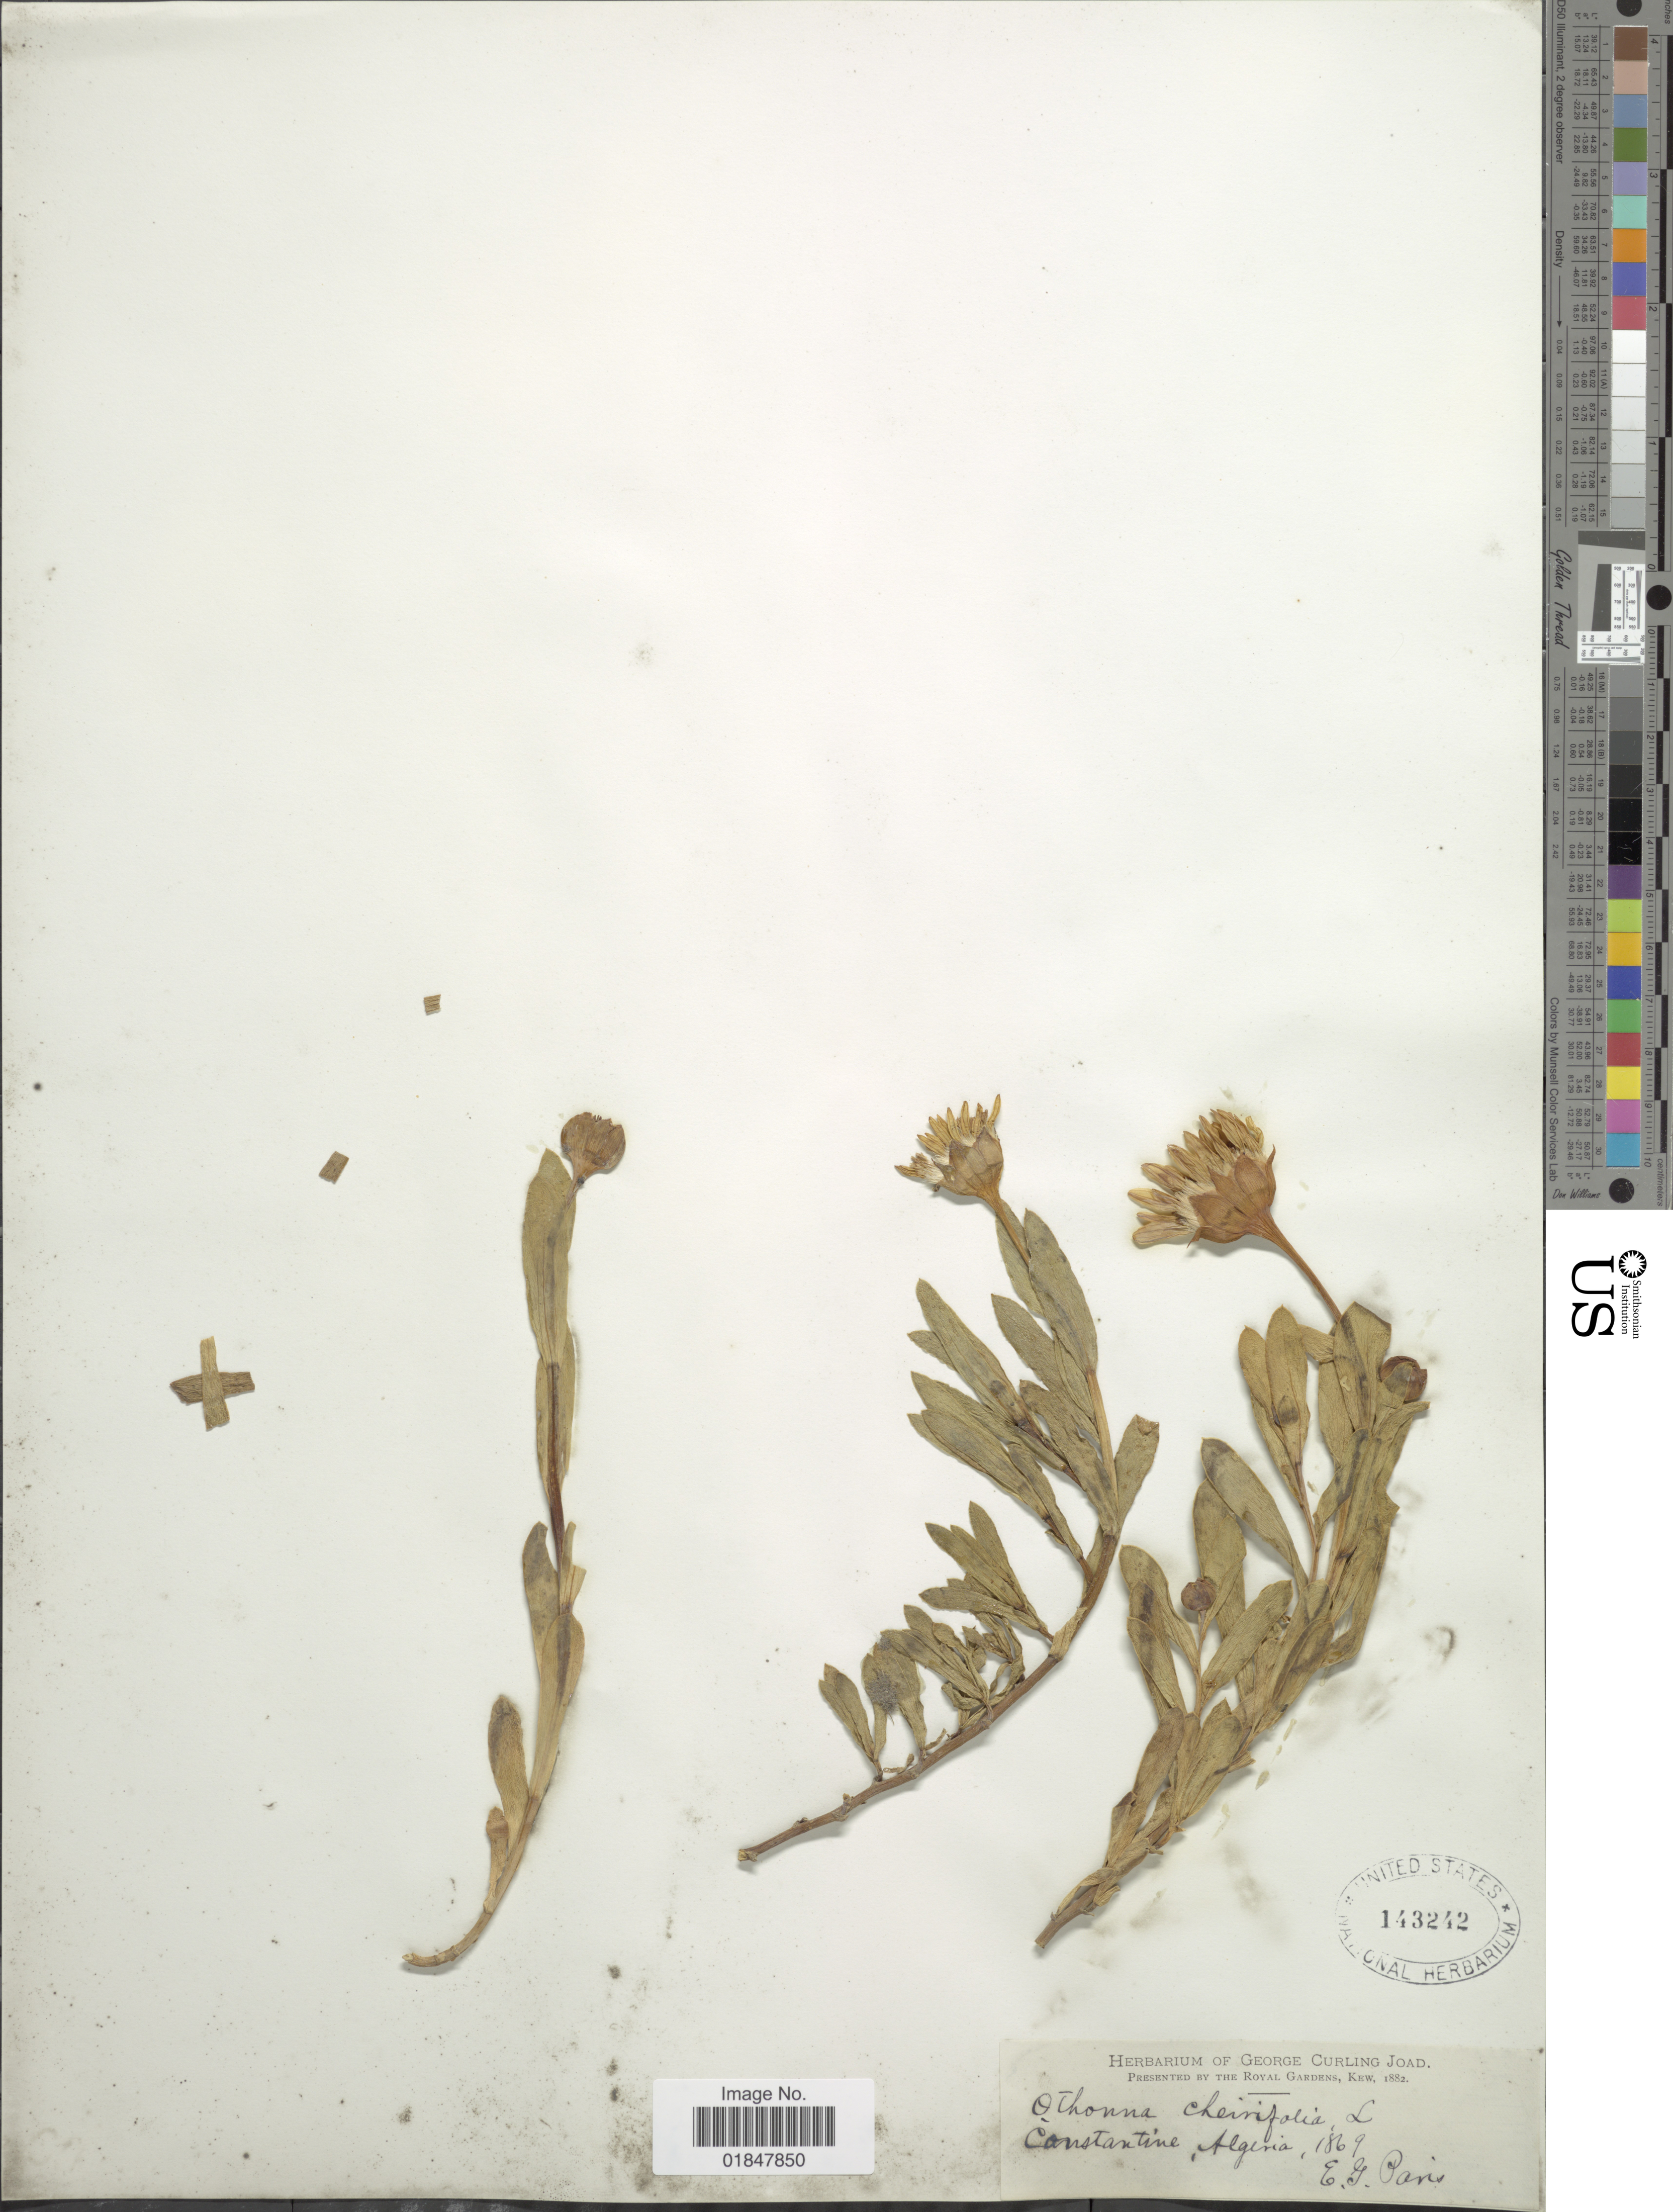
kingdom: Plantae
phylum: Tracheophyta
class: Magnoliopsida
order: Asterales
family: Asteraceae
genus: Hertia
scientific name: Hertia cheirifolia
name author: (L.) Kuntze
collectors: Paris, E.G.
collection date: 1869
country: Algeria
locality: Constantine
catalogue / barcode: US 143242